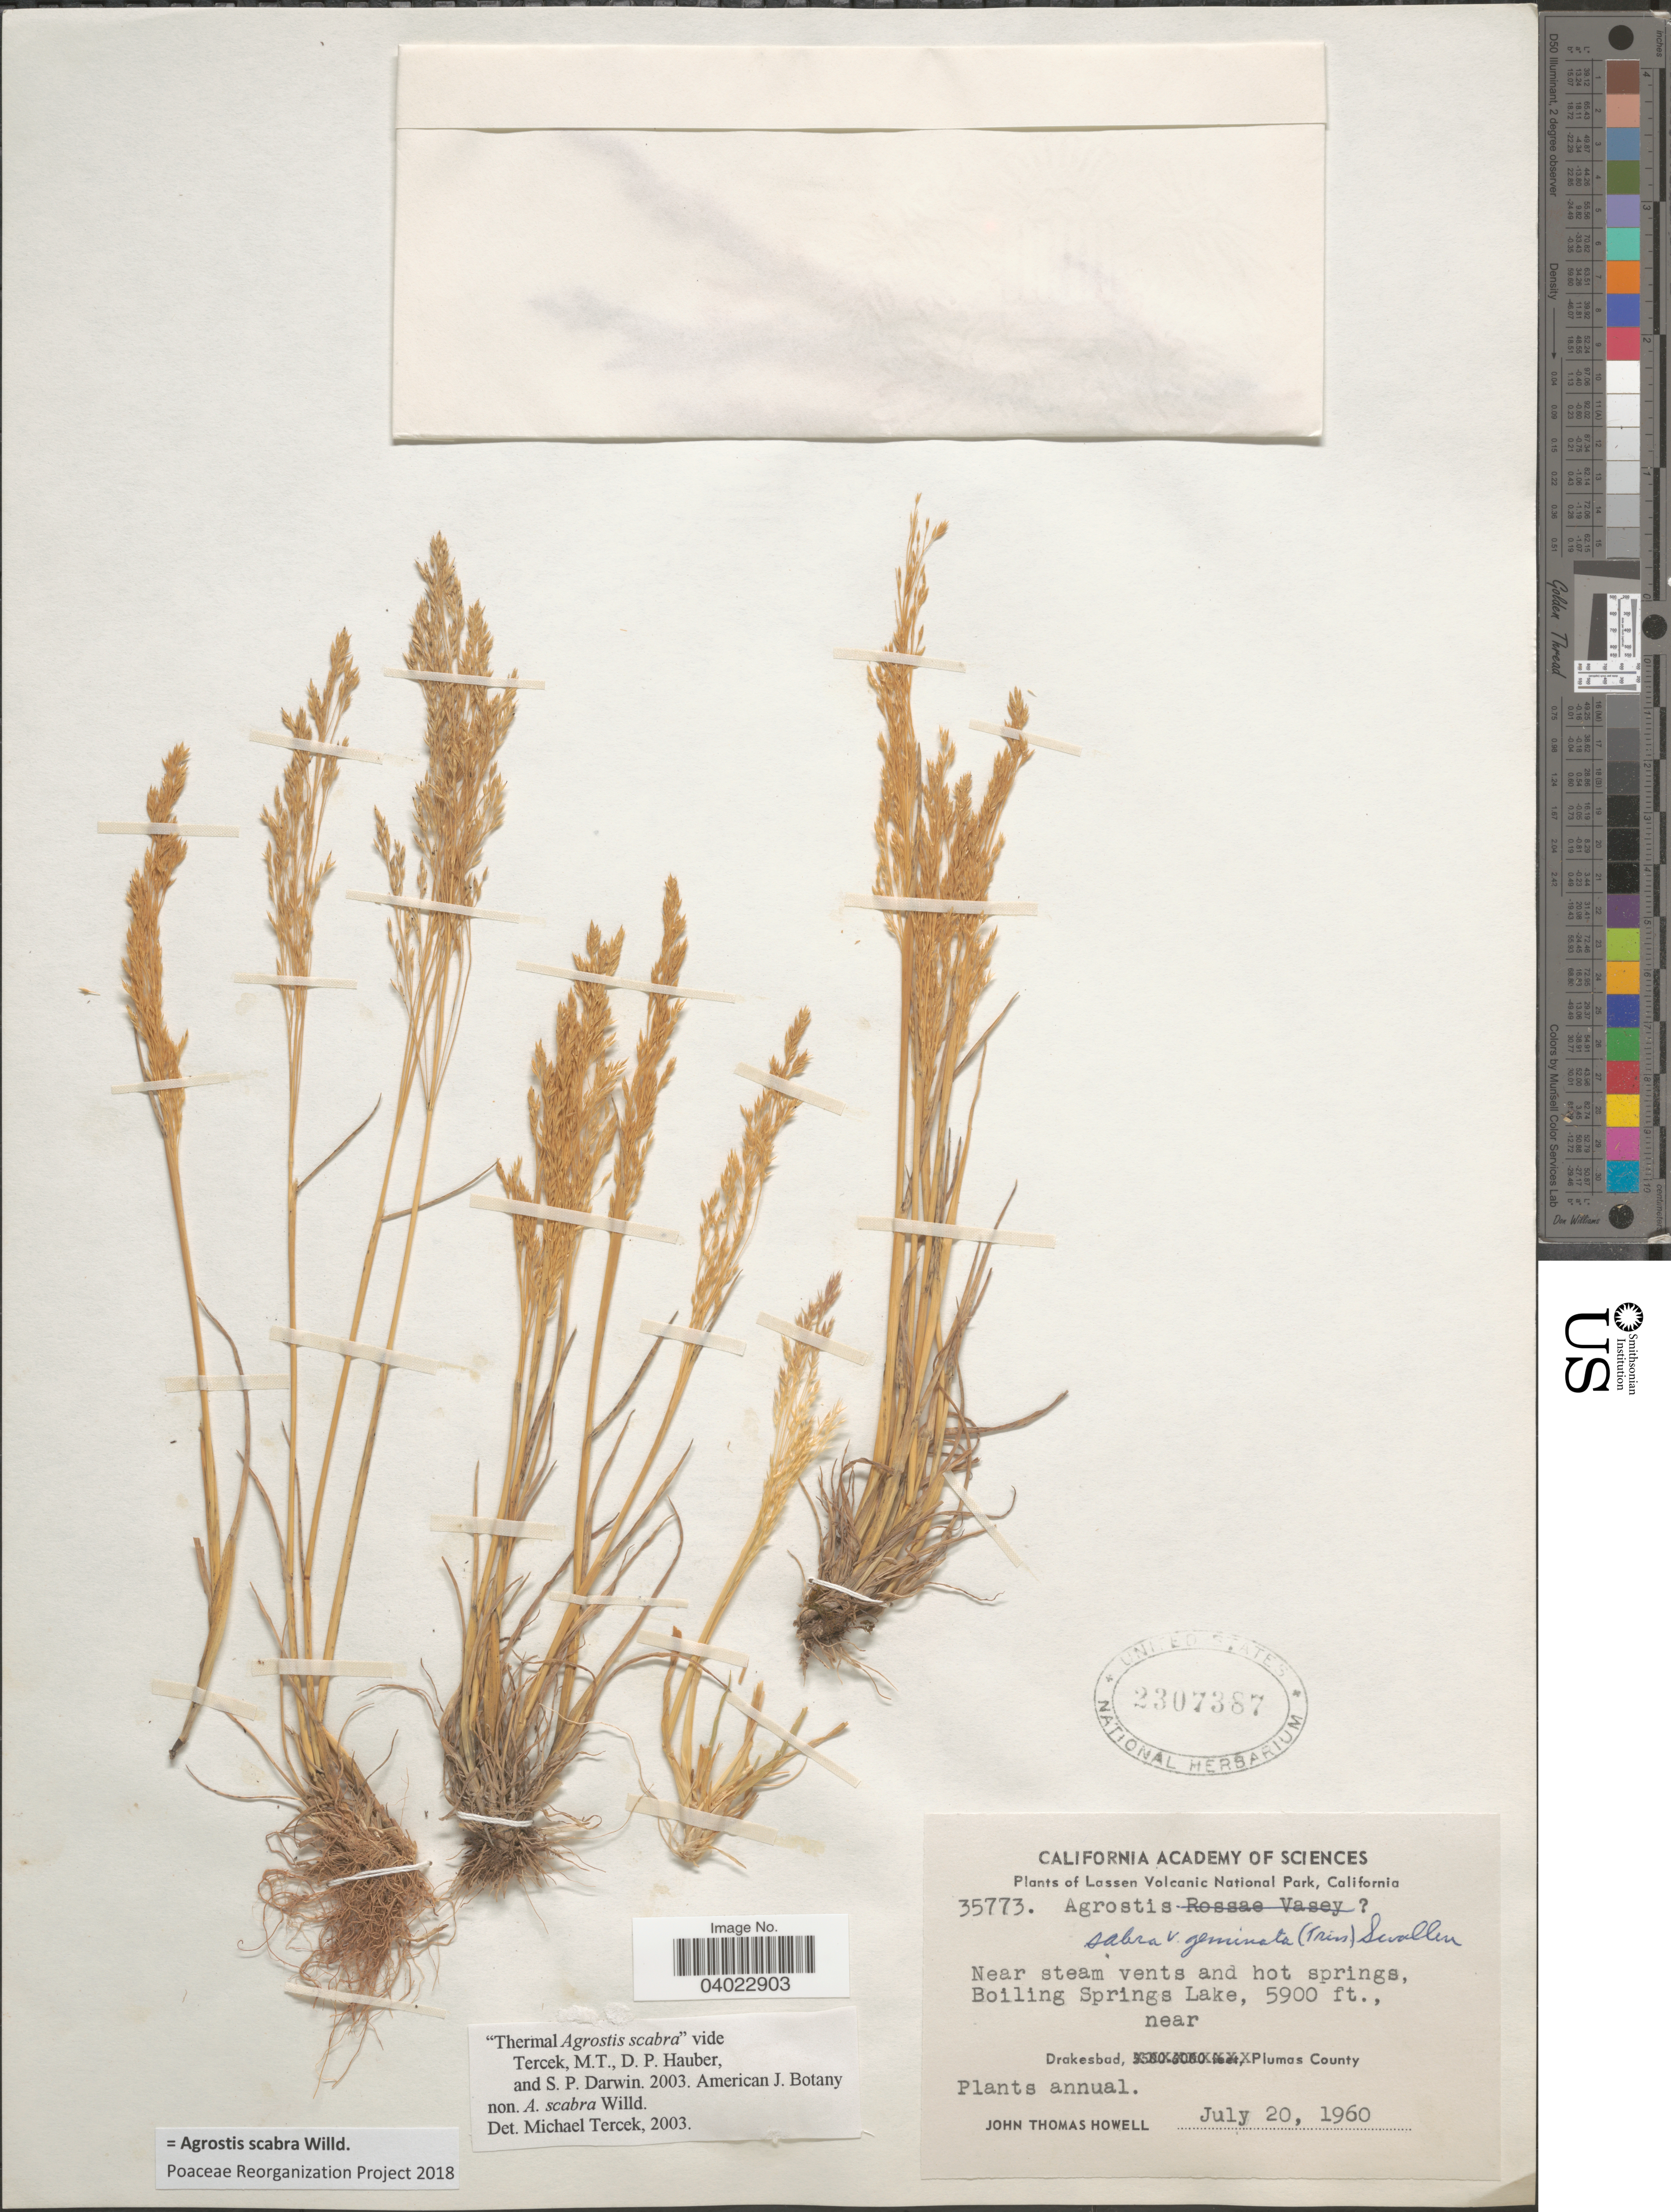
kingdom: Plantae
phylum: Tracheophyta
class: Liliopsida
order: Poales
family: Poaceae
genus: Agrostis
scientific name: Agrostis scabra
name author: Willd.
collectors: J. T. Howell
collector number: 35773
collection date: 1960-07-20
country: United States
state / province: California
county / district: Plumas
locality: Lassen Volcanic National Park. Boiling Springs Lake, near Drakesbad, Plumas County.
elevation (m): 1798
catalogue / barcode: US 2307387